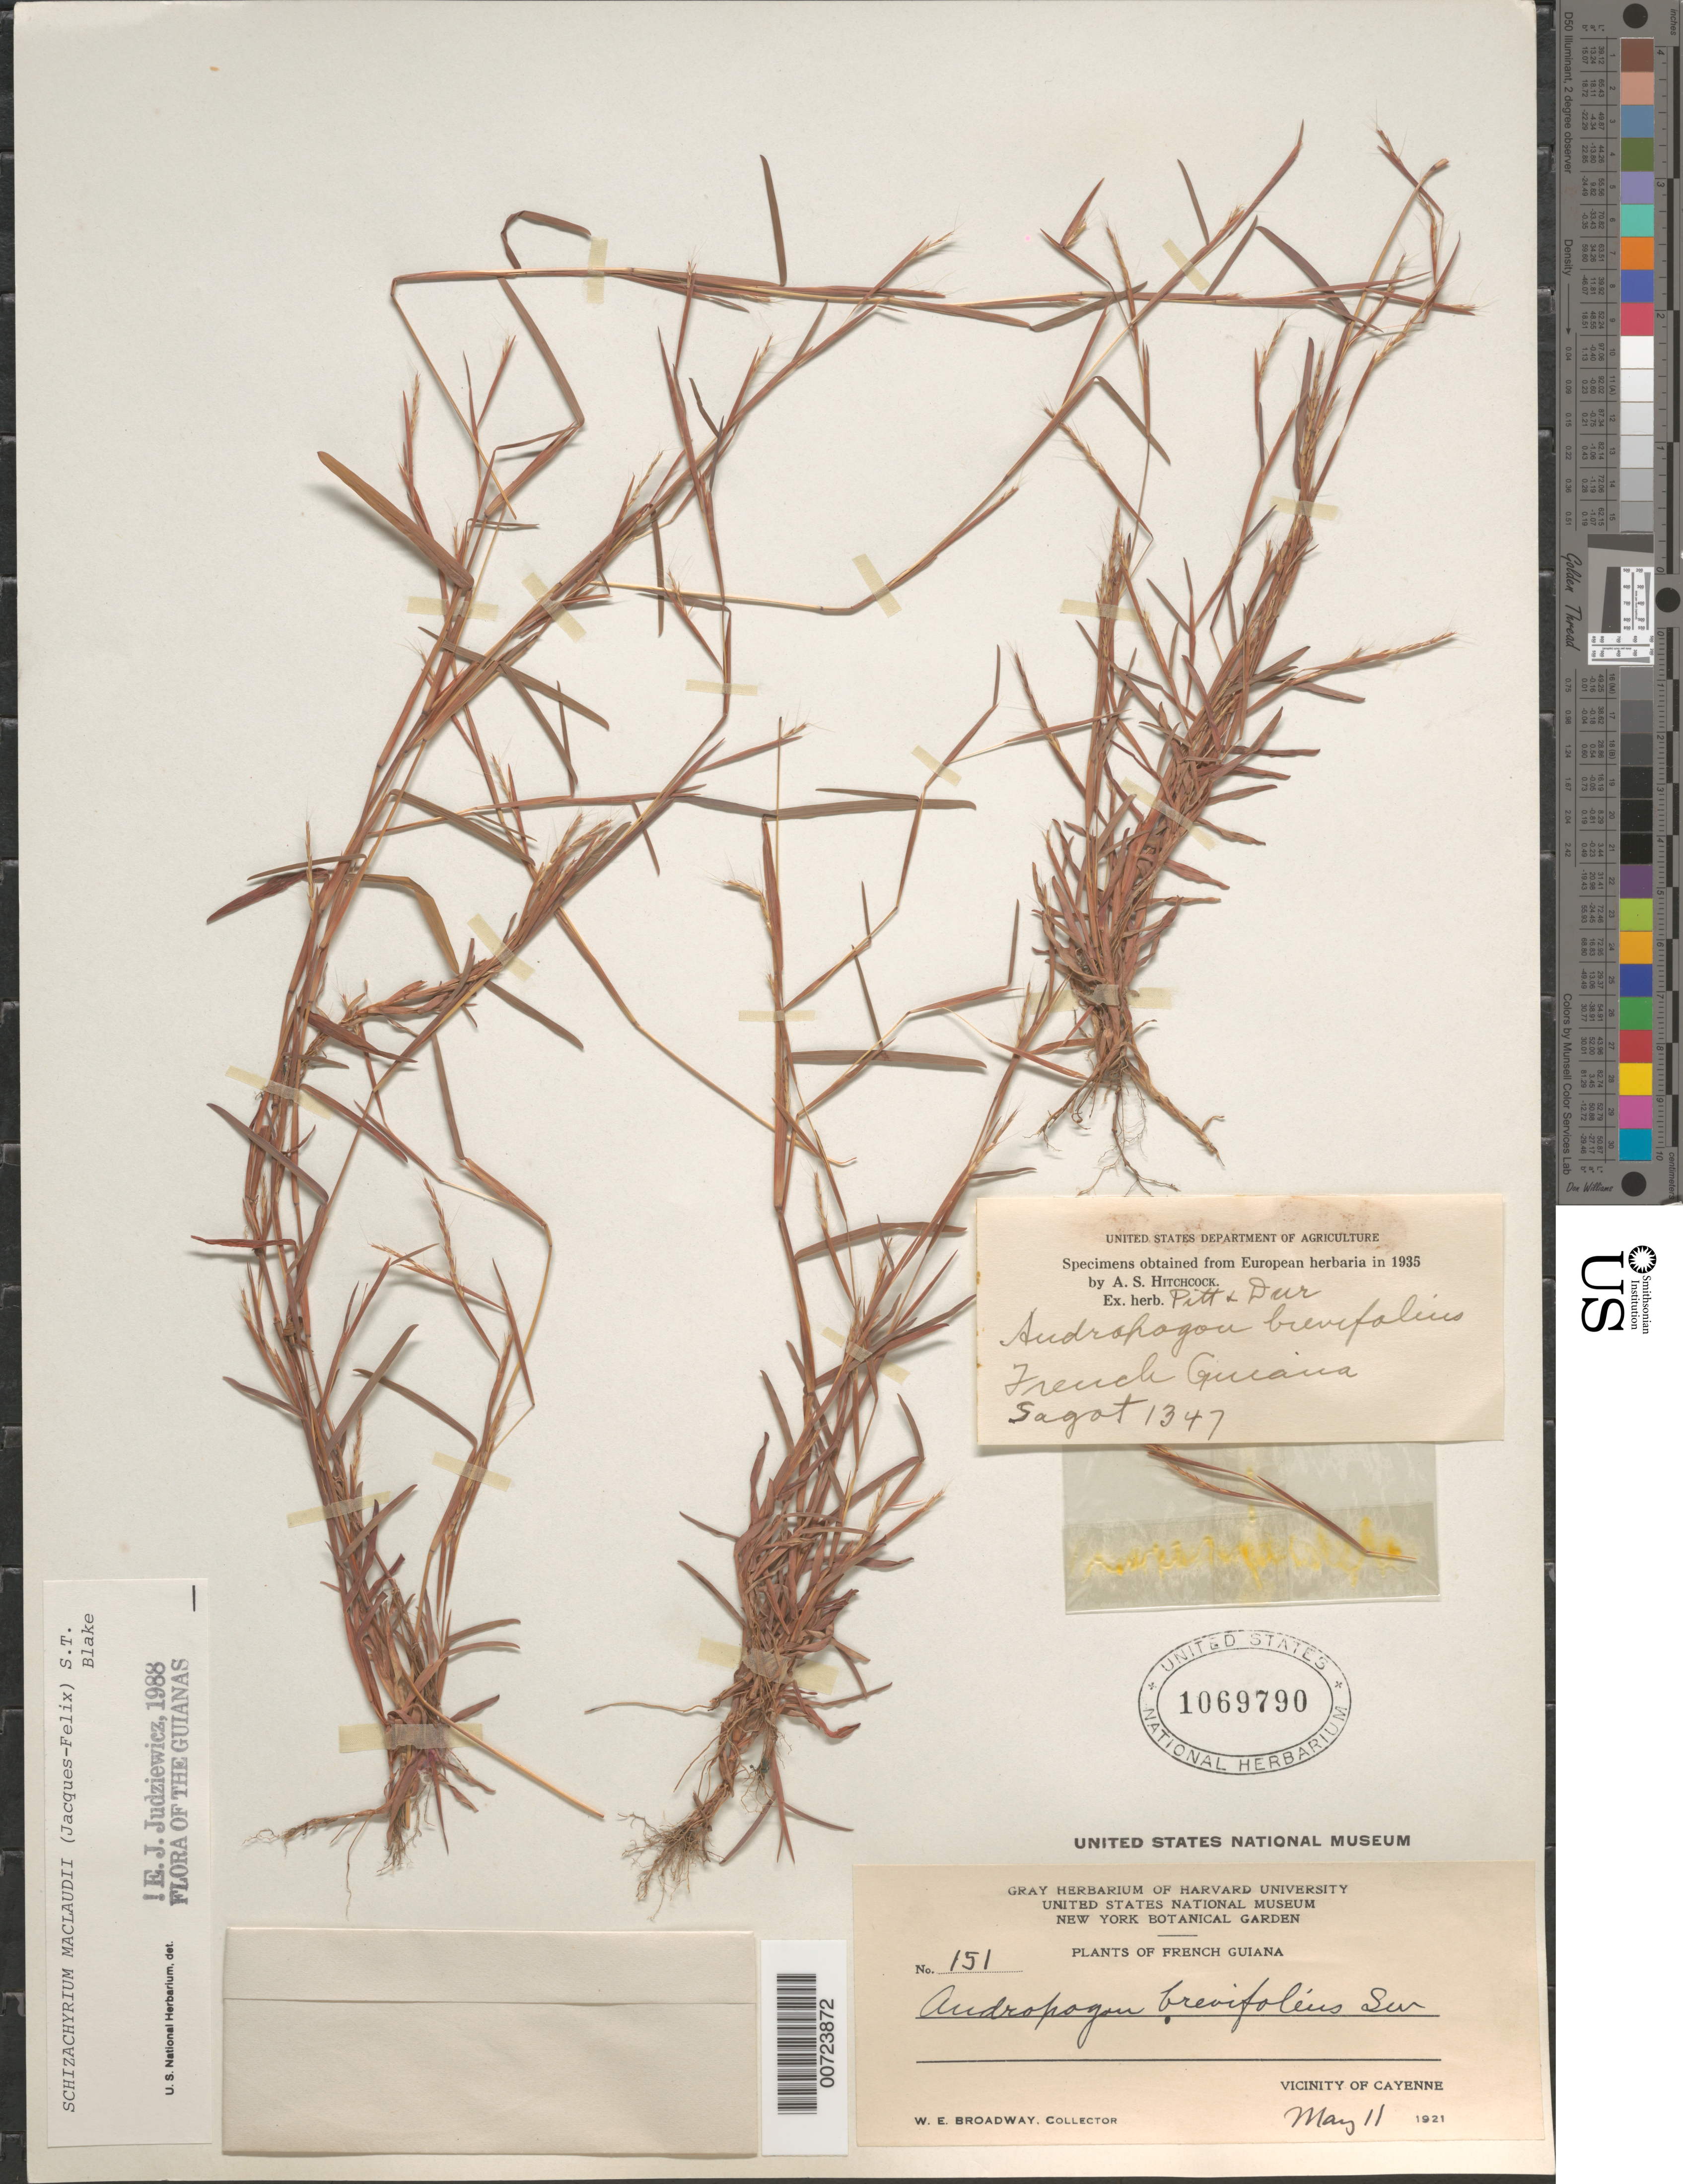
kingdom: Plantae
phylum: Tracheophyta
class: Liliopsida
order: Poales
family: Poaceae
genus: Schizachyrium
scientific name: Schizachyrium maclaudii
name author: S.T. Blake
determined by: Judziewicz, E. J.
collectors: W. E. Broadway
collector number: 151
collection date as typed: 11-May-21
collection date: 1921-05-11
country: French Guiana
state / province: Cayenne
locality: Cayenne, vic.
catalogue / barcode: US 1069790